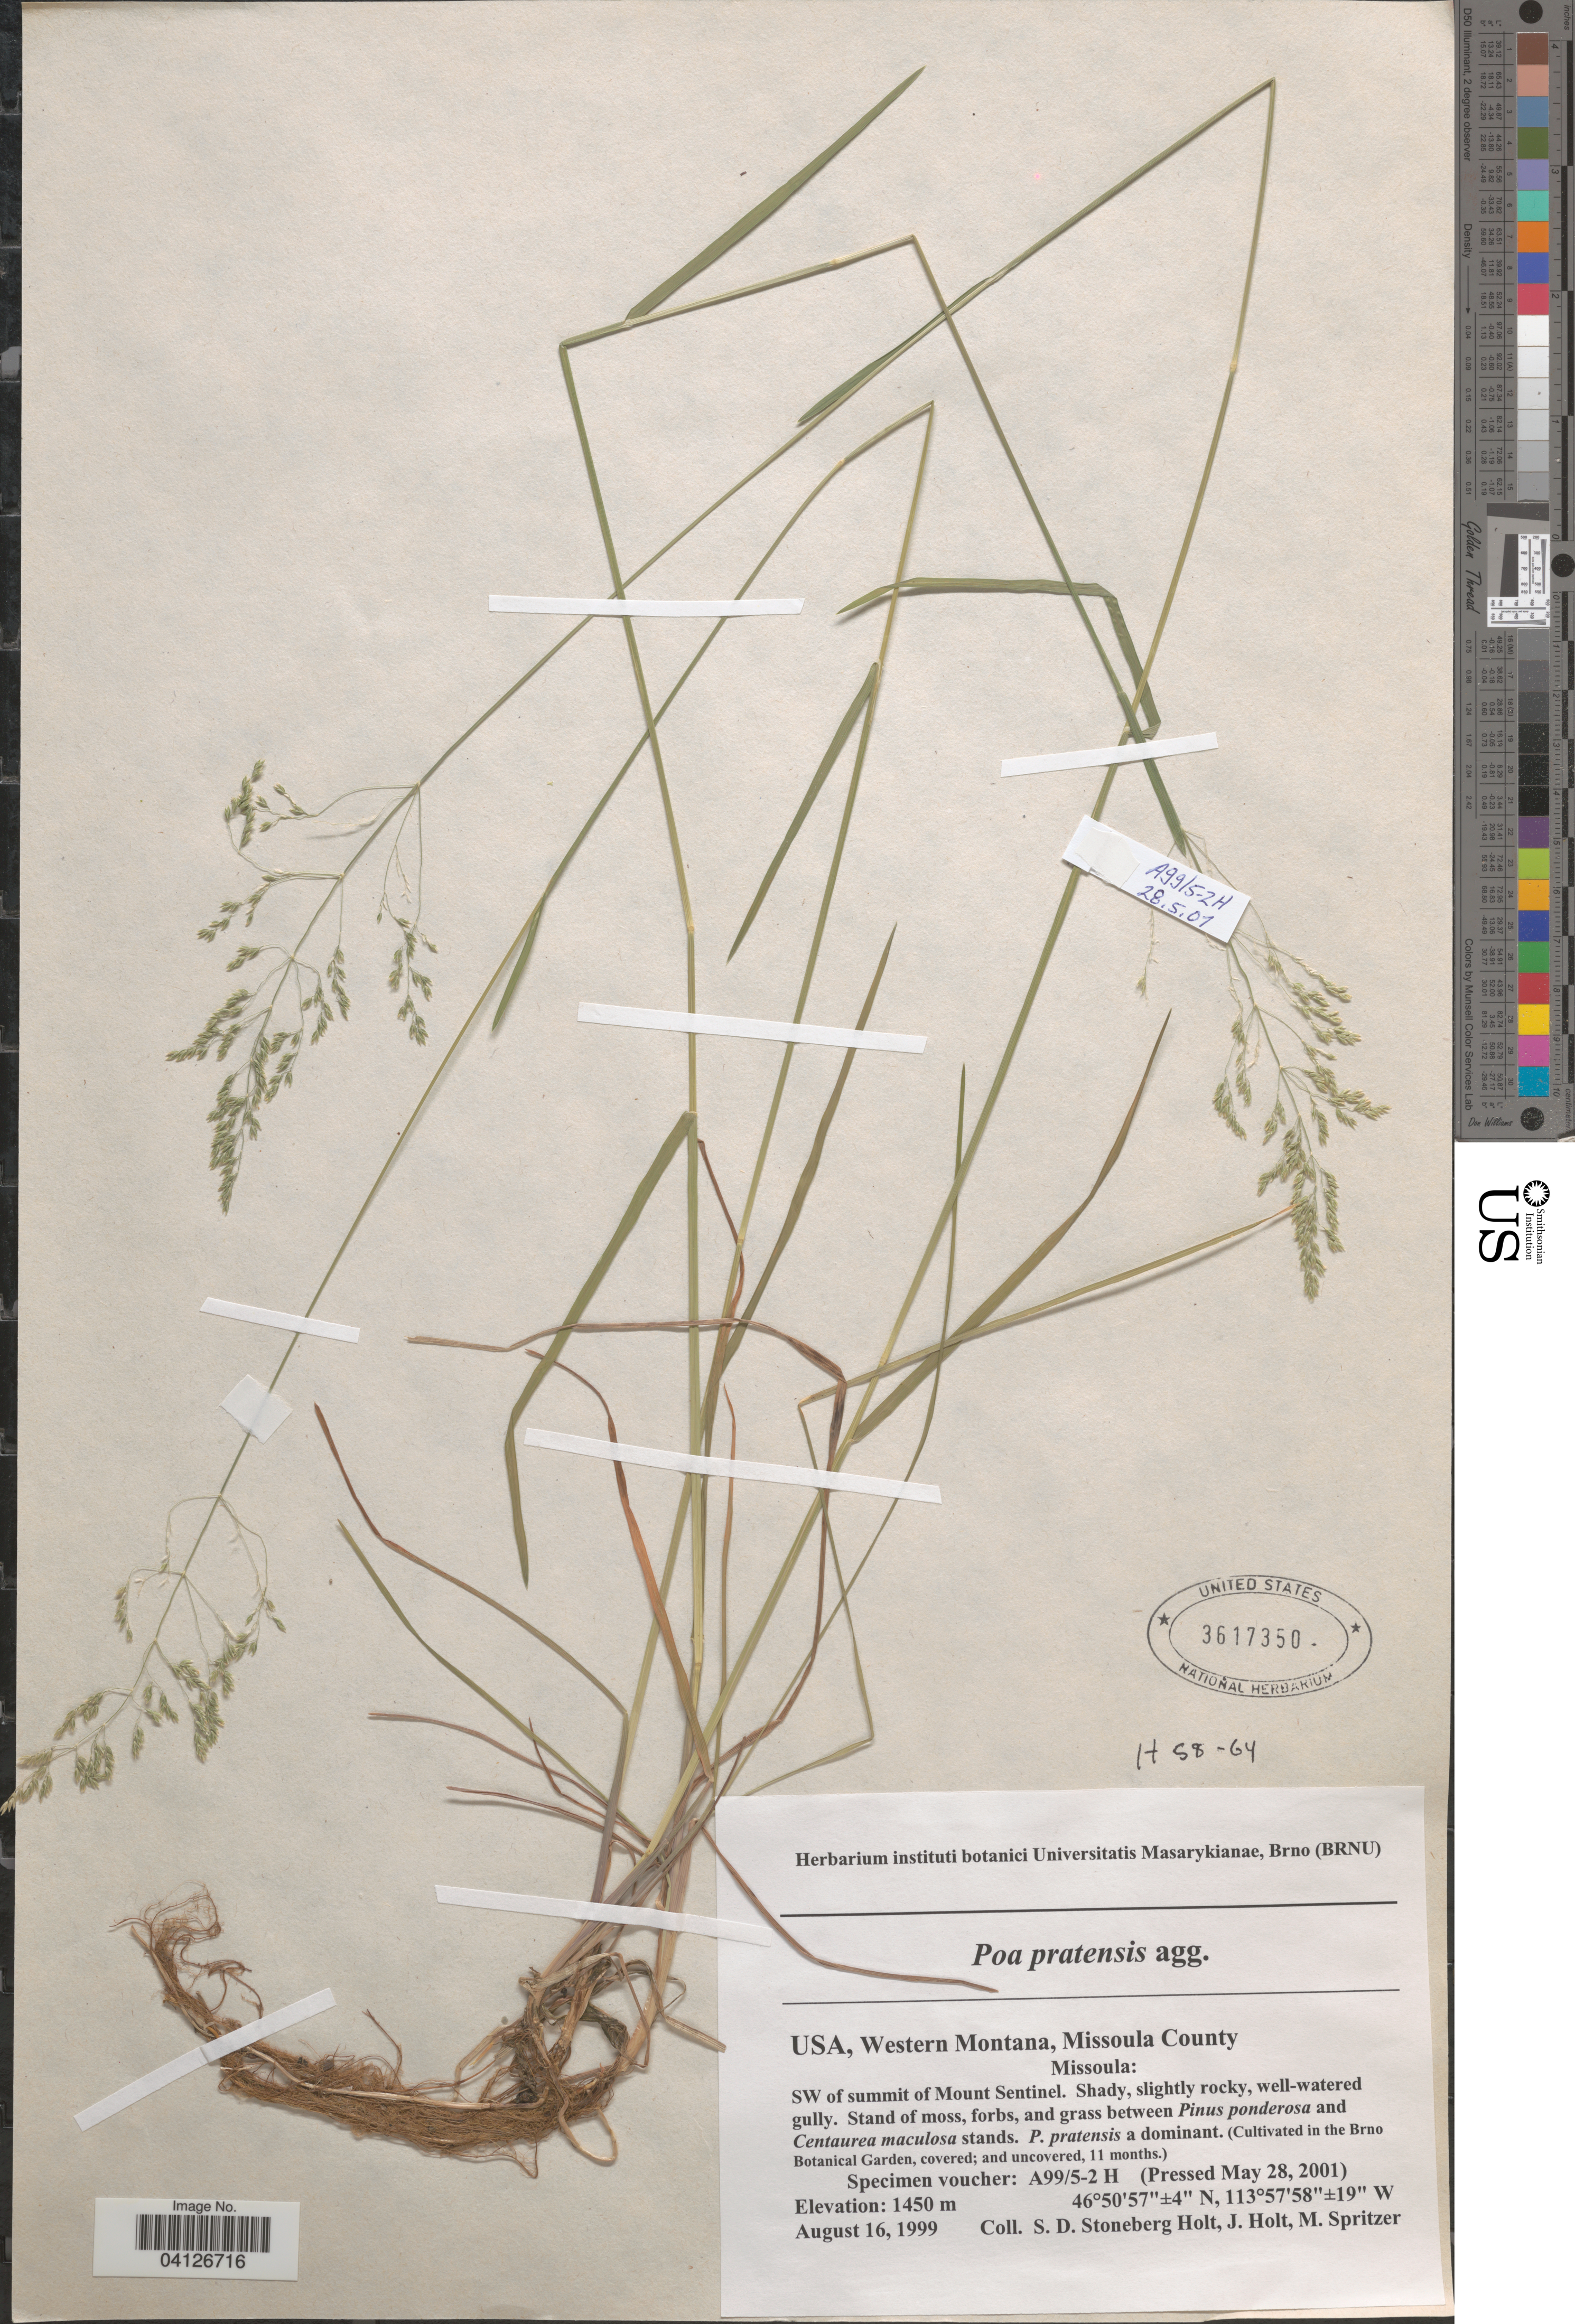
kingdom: Plantae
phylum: Tracheophyta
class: Liliopsida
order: Poales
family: Poaceae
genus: Poa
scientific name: Poa pratensis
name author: L.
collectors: Ex herb. instituti botanici Universitatis Masarykianae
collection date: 2001-05-28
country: Czechia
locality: (Cultivated in the Brno Botanical Garden, covered; and uncovered, 11 months.).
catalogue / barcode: US 3617350